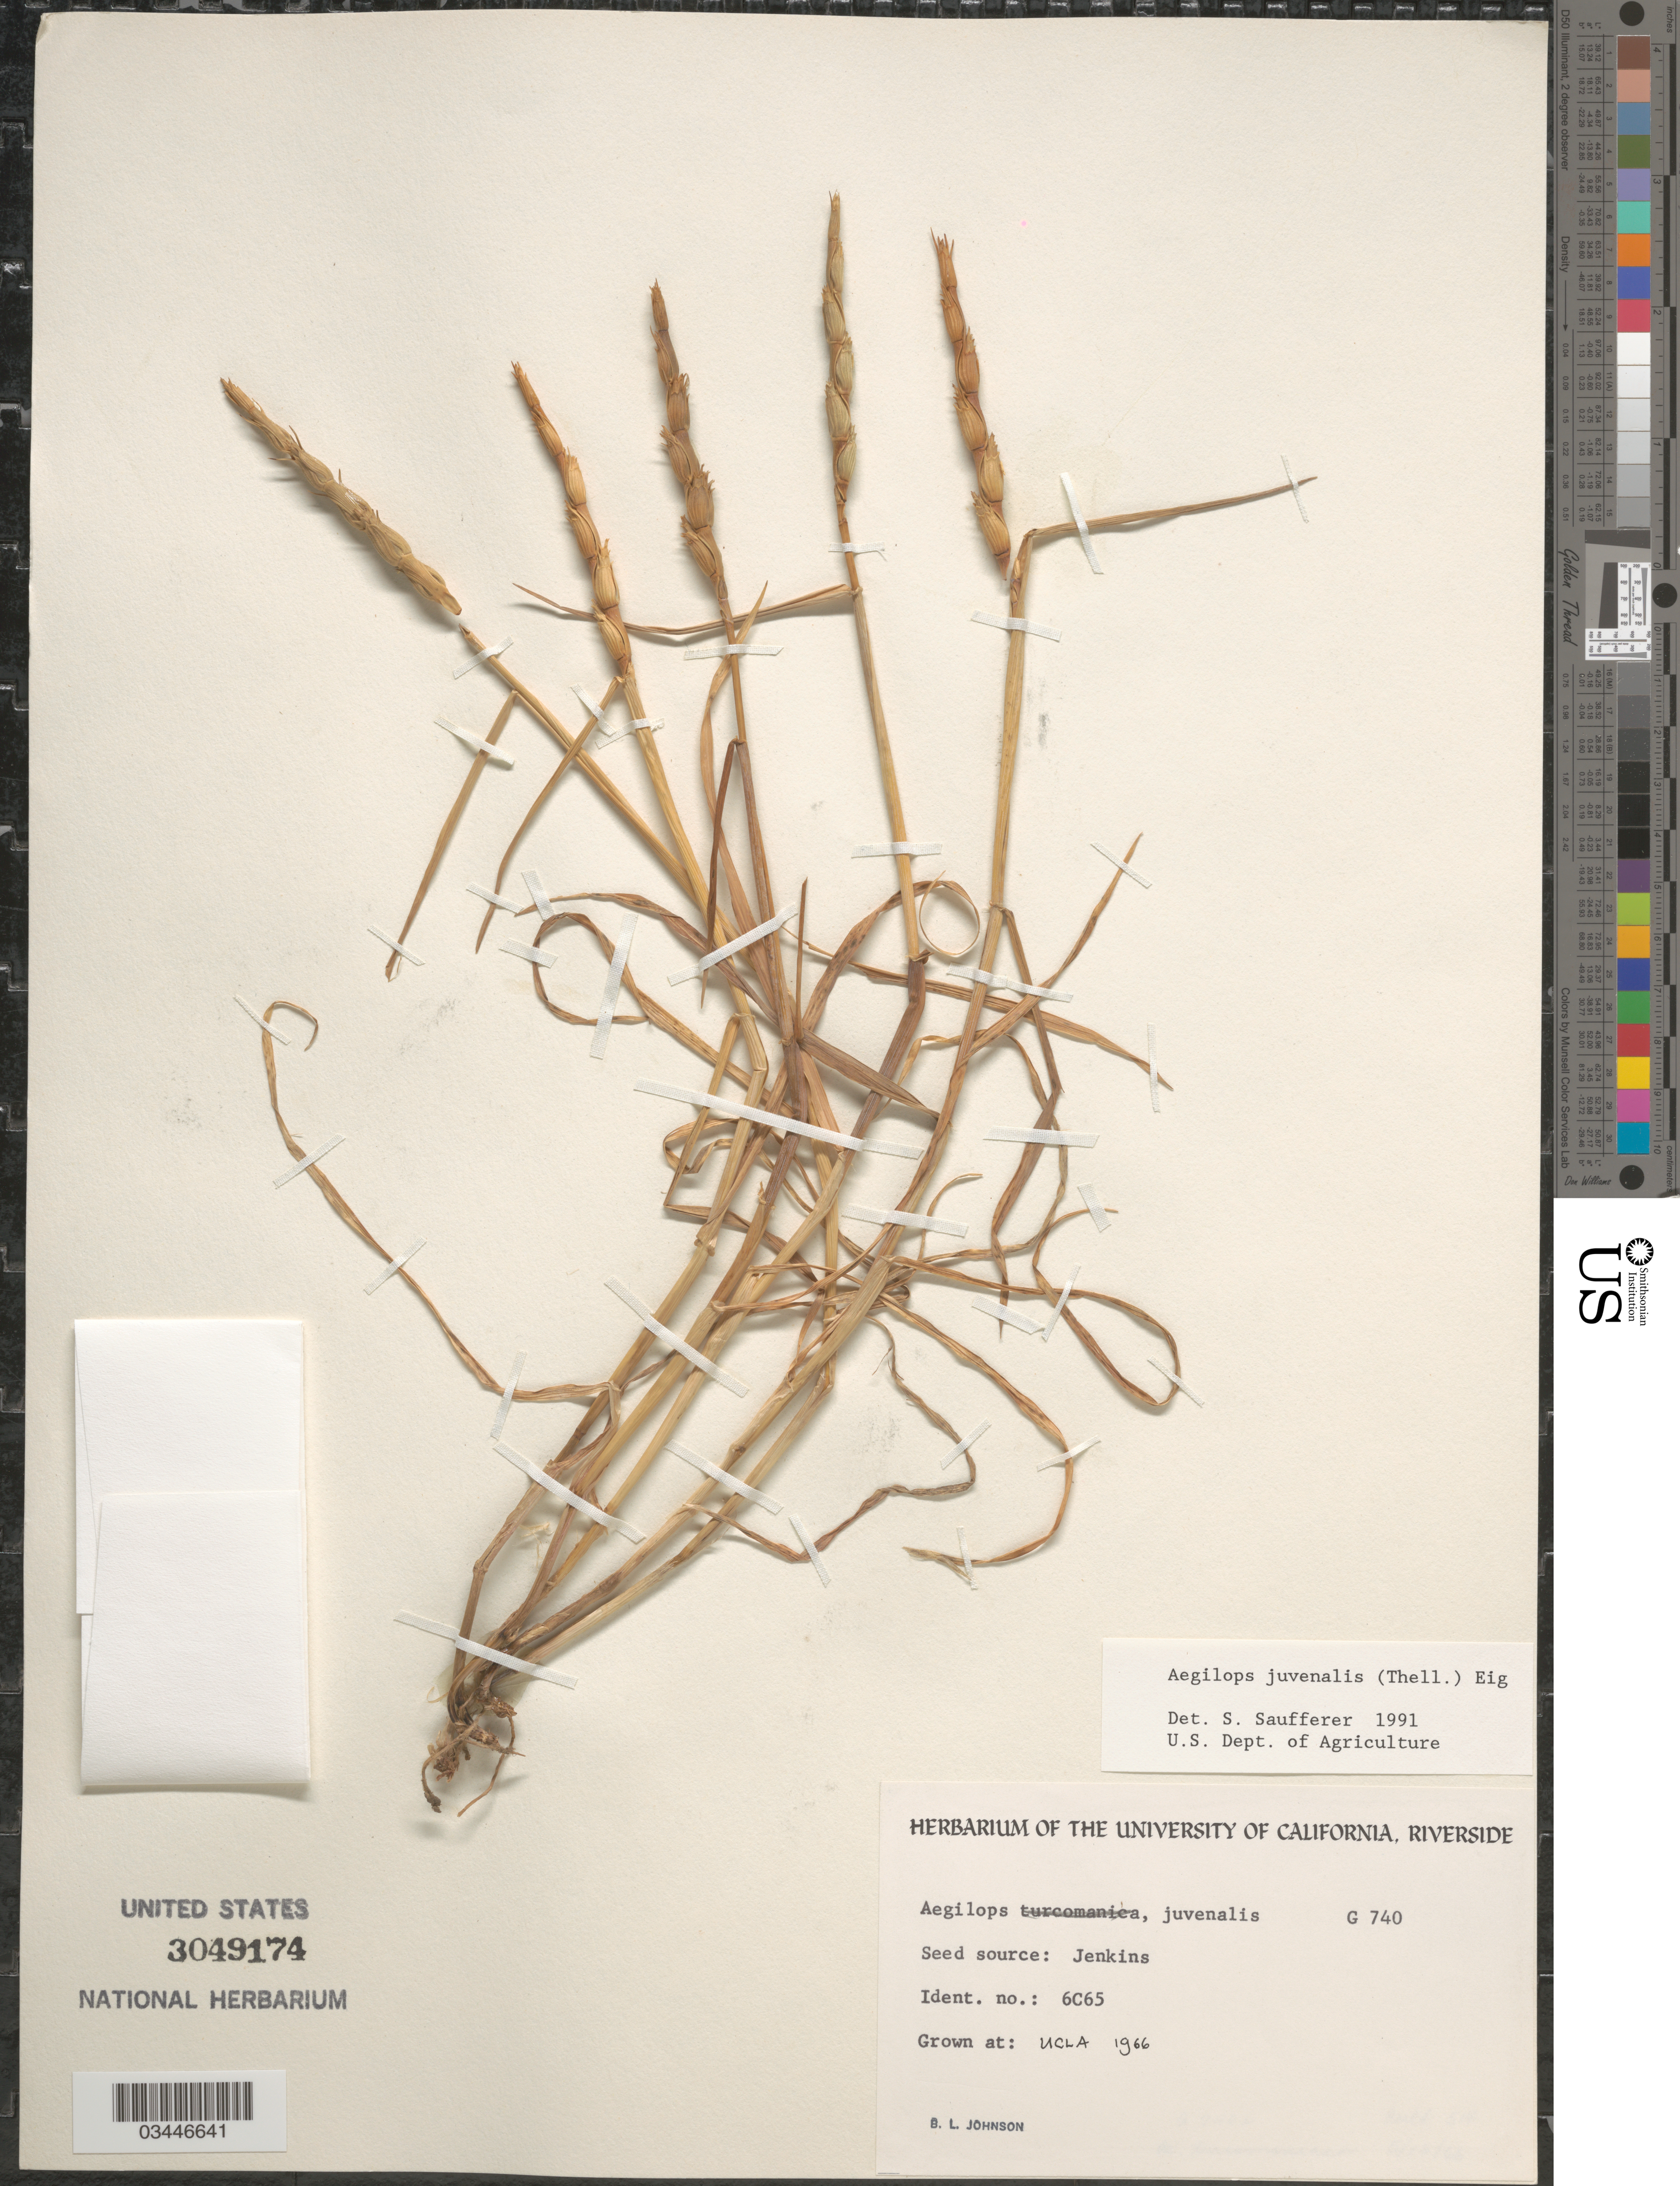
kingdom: Plantae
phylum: Tracheophyta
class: Liliopsida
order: Poales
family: Poaceae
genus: Aegilops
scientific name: Aegilops juvenalis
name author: (Thell.) Eig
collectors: B. Johnson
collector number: G740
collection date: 1966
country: United States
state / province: California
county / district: Los Angeles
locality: UCLA.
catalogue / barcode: US 3049174